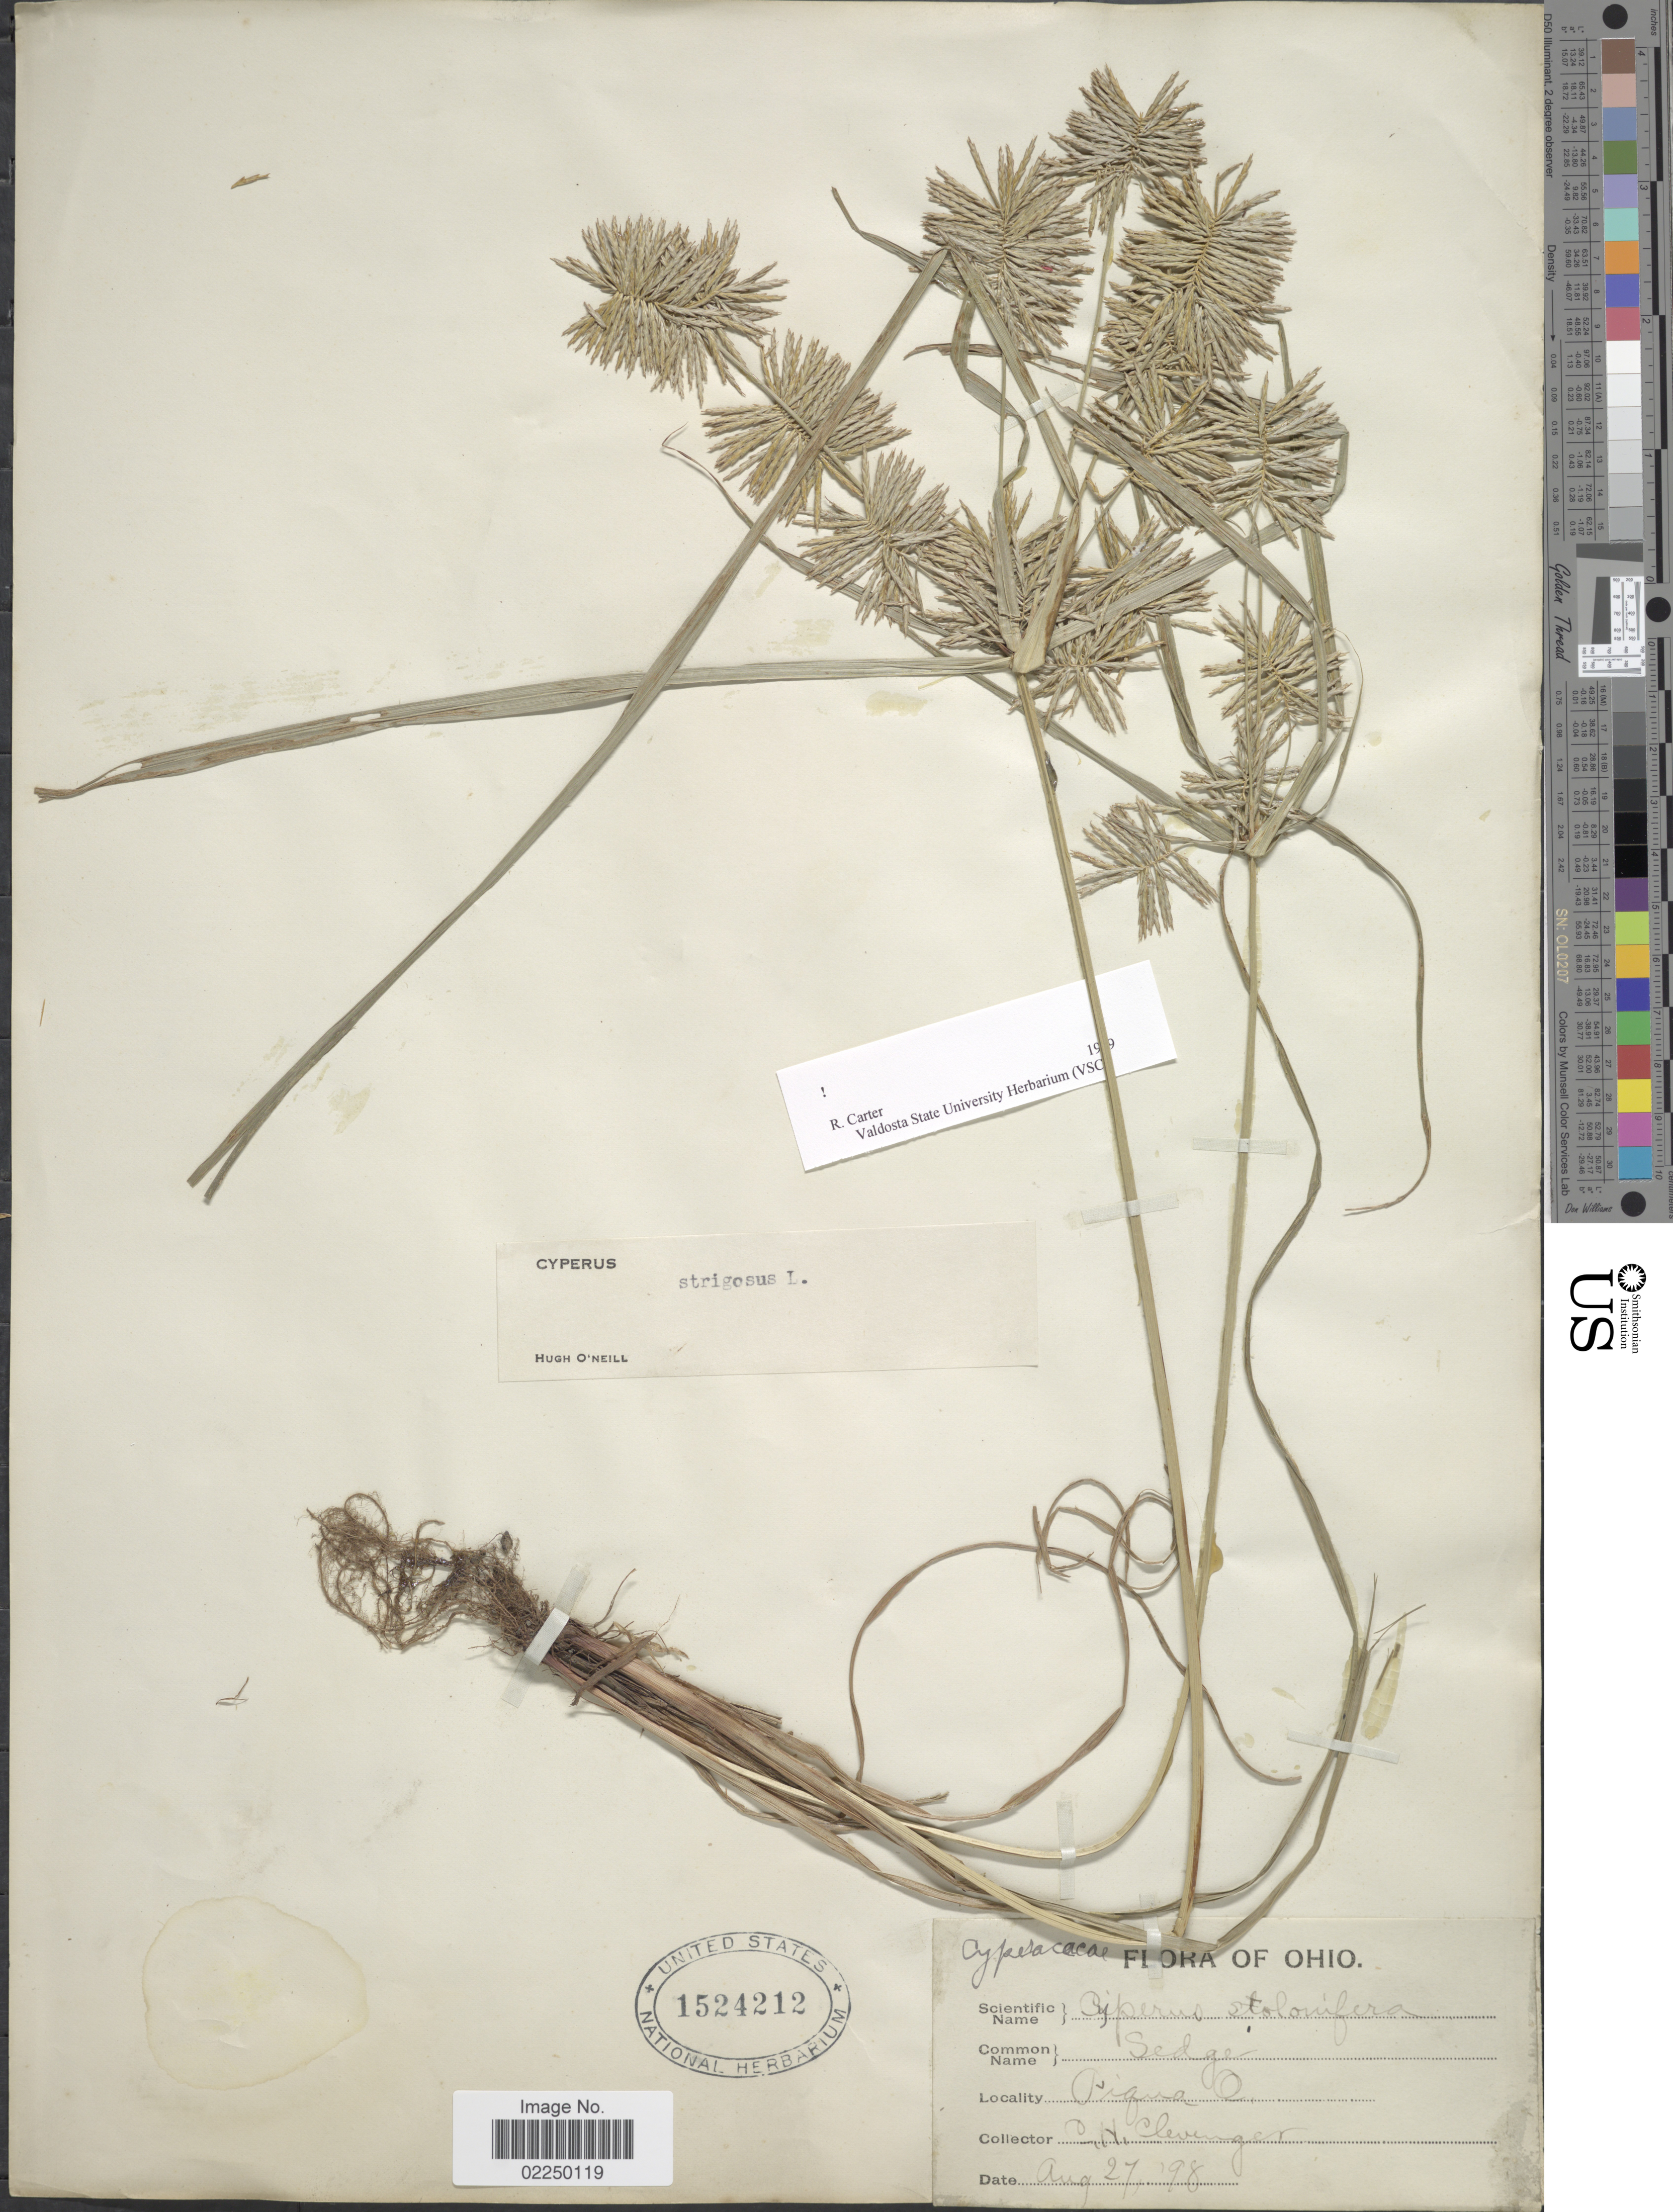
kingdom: Plantae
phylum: Tracheophyta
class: Liliopsida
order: Poales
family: Cyperaceae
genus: Cyperus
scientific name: Cyperus strigosus L.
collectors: C. H. Clevenger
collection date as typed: Transcribed d/m/y: 27/8/98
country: United States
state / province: Ohio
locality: Pigua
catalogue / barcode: US 1524212